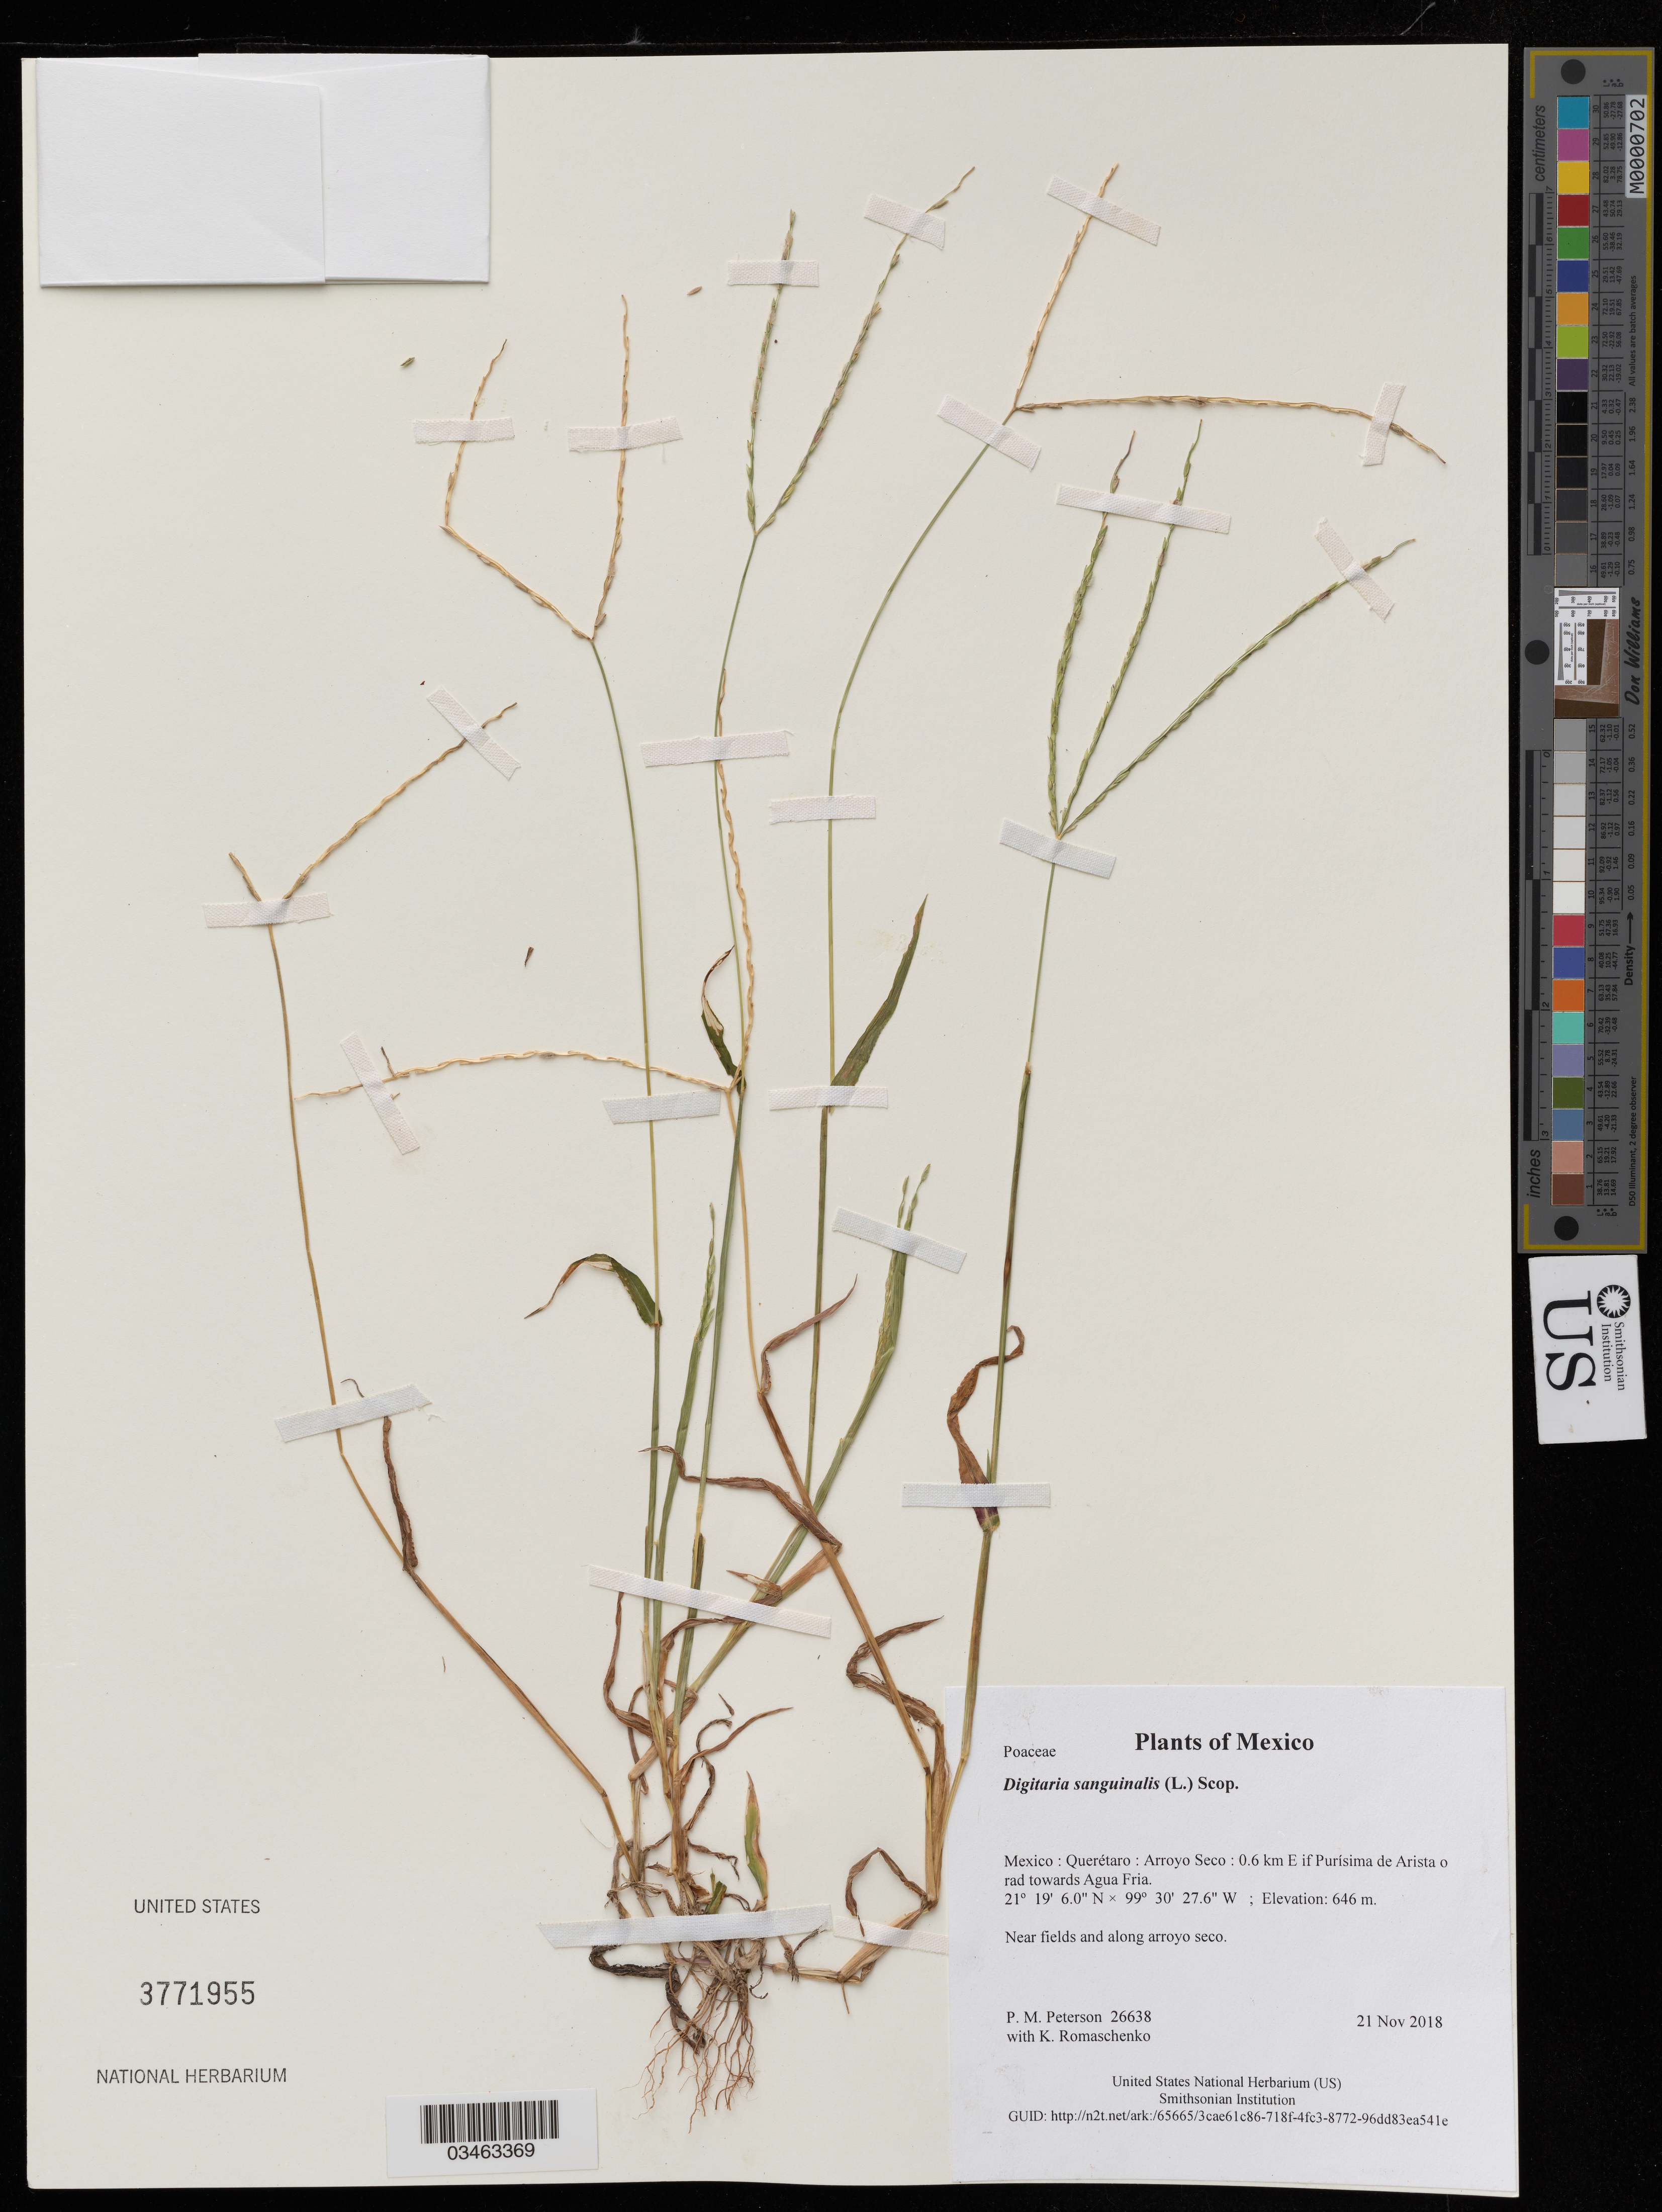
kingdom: Plantae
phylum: Tracheophyta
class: Liliopsida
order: Poales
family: Poaceae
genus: Digitaria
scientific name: Digitaria sanguinalis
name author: (L.) Scop.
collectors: P. M. Peterson & K. Romaschenko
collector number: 26638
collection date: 2018-11-21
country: Mexico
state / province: Querétaro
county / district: Arroyo Seco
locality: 0.6 km E if Purísima de Arista o rad towards Agua Fria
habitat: Near fields and along arroyo seco.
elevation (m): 646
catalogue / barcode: US 3771955